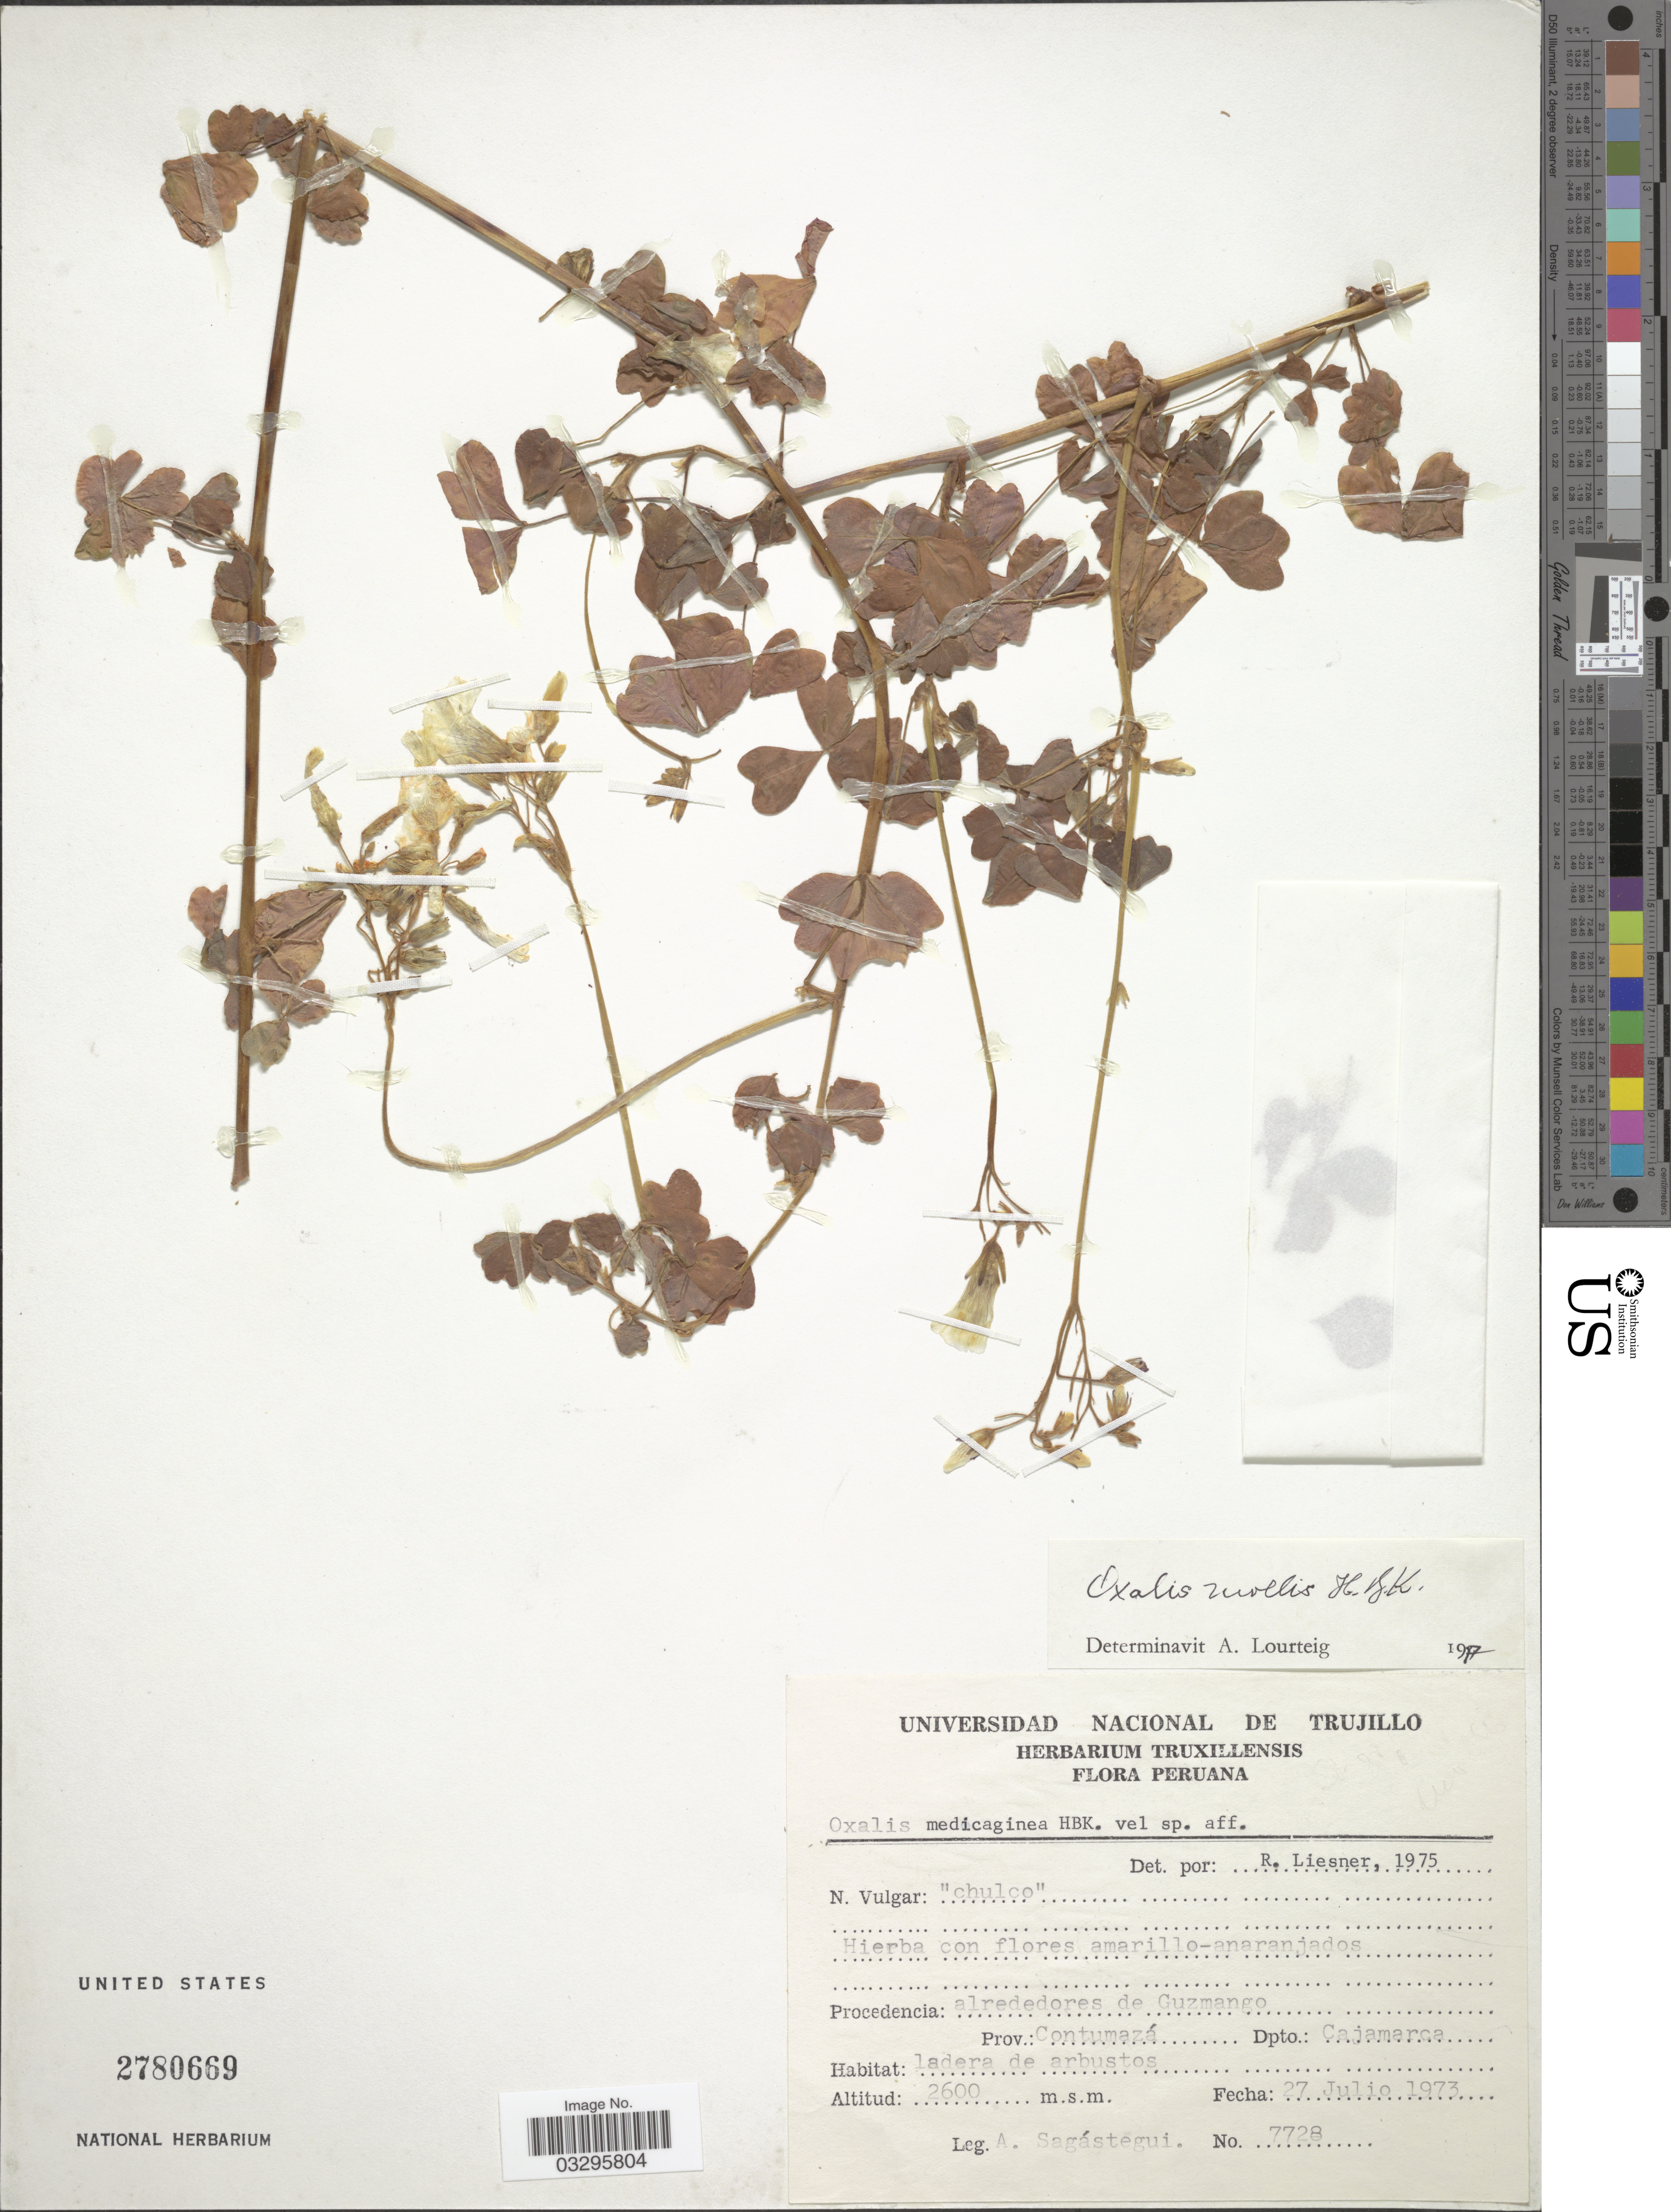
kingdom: Plantae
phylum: Tracheophyta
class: Magnoliopsida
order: Oxalidales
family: Oxalidaceae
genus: Oxalis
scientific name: Oxalis mollis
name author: Kunth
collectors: A. Sagastegui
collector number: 7728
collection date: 1973-06-27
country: Peru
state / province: Cajamarca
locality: Procedencia: alrededores de Guzmango. Prov.: Contumazá. Dpto.: Cajamarca.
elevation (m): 2600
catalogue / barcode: US 2780669